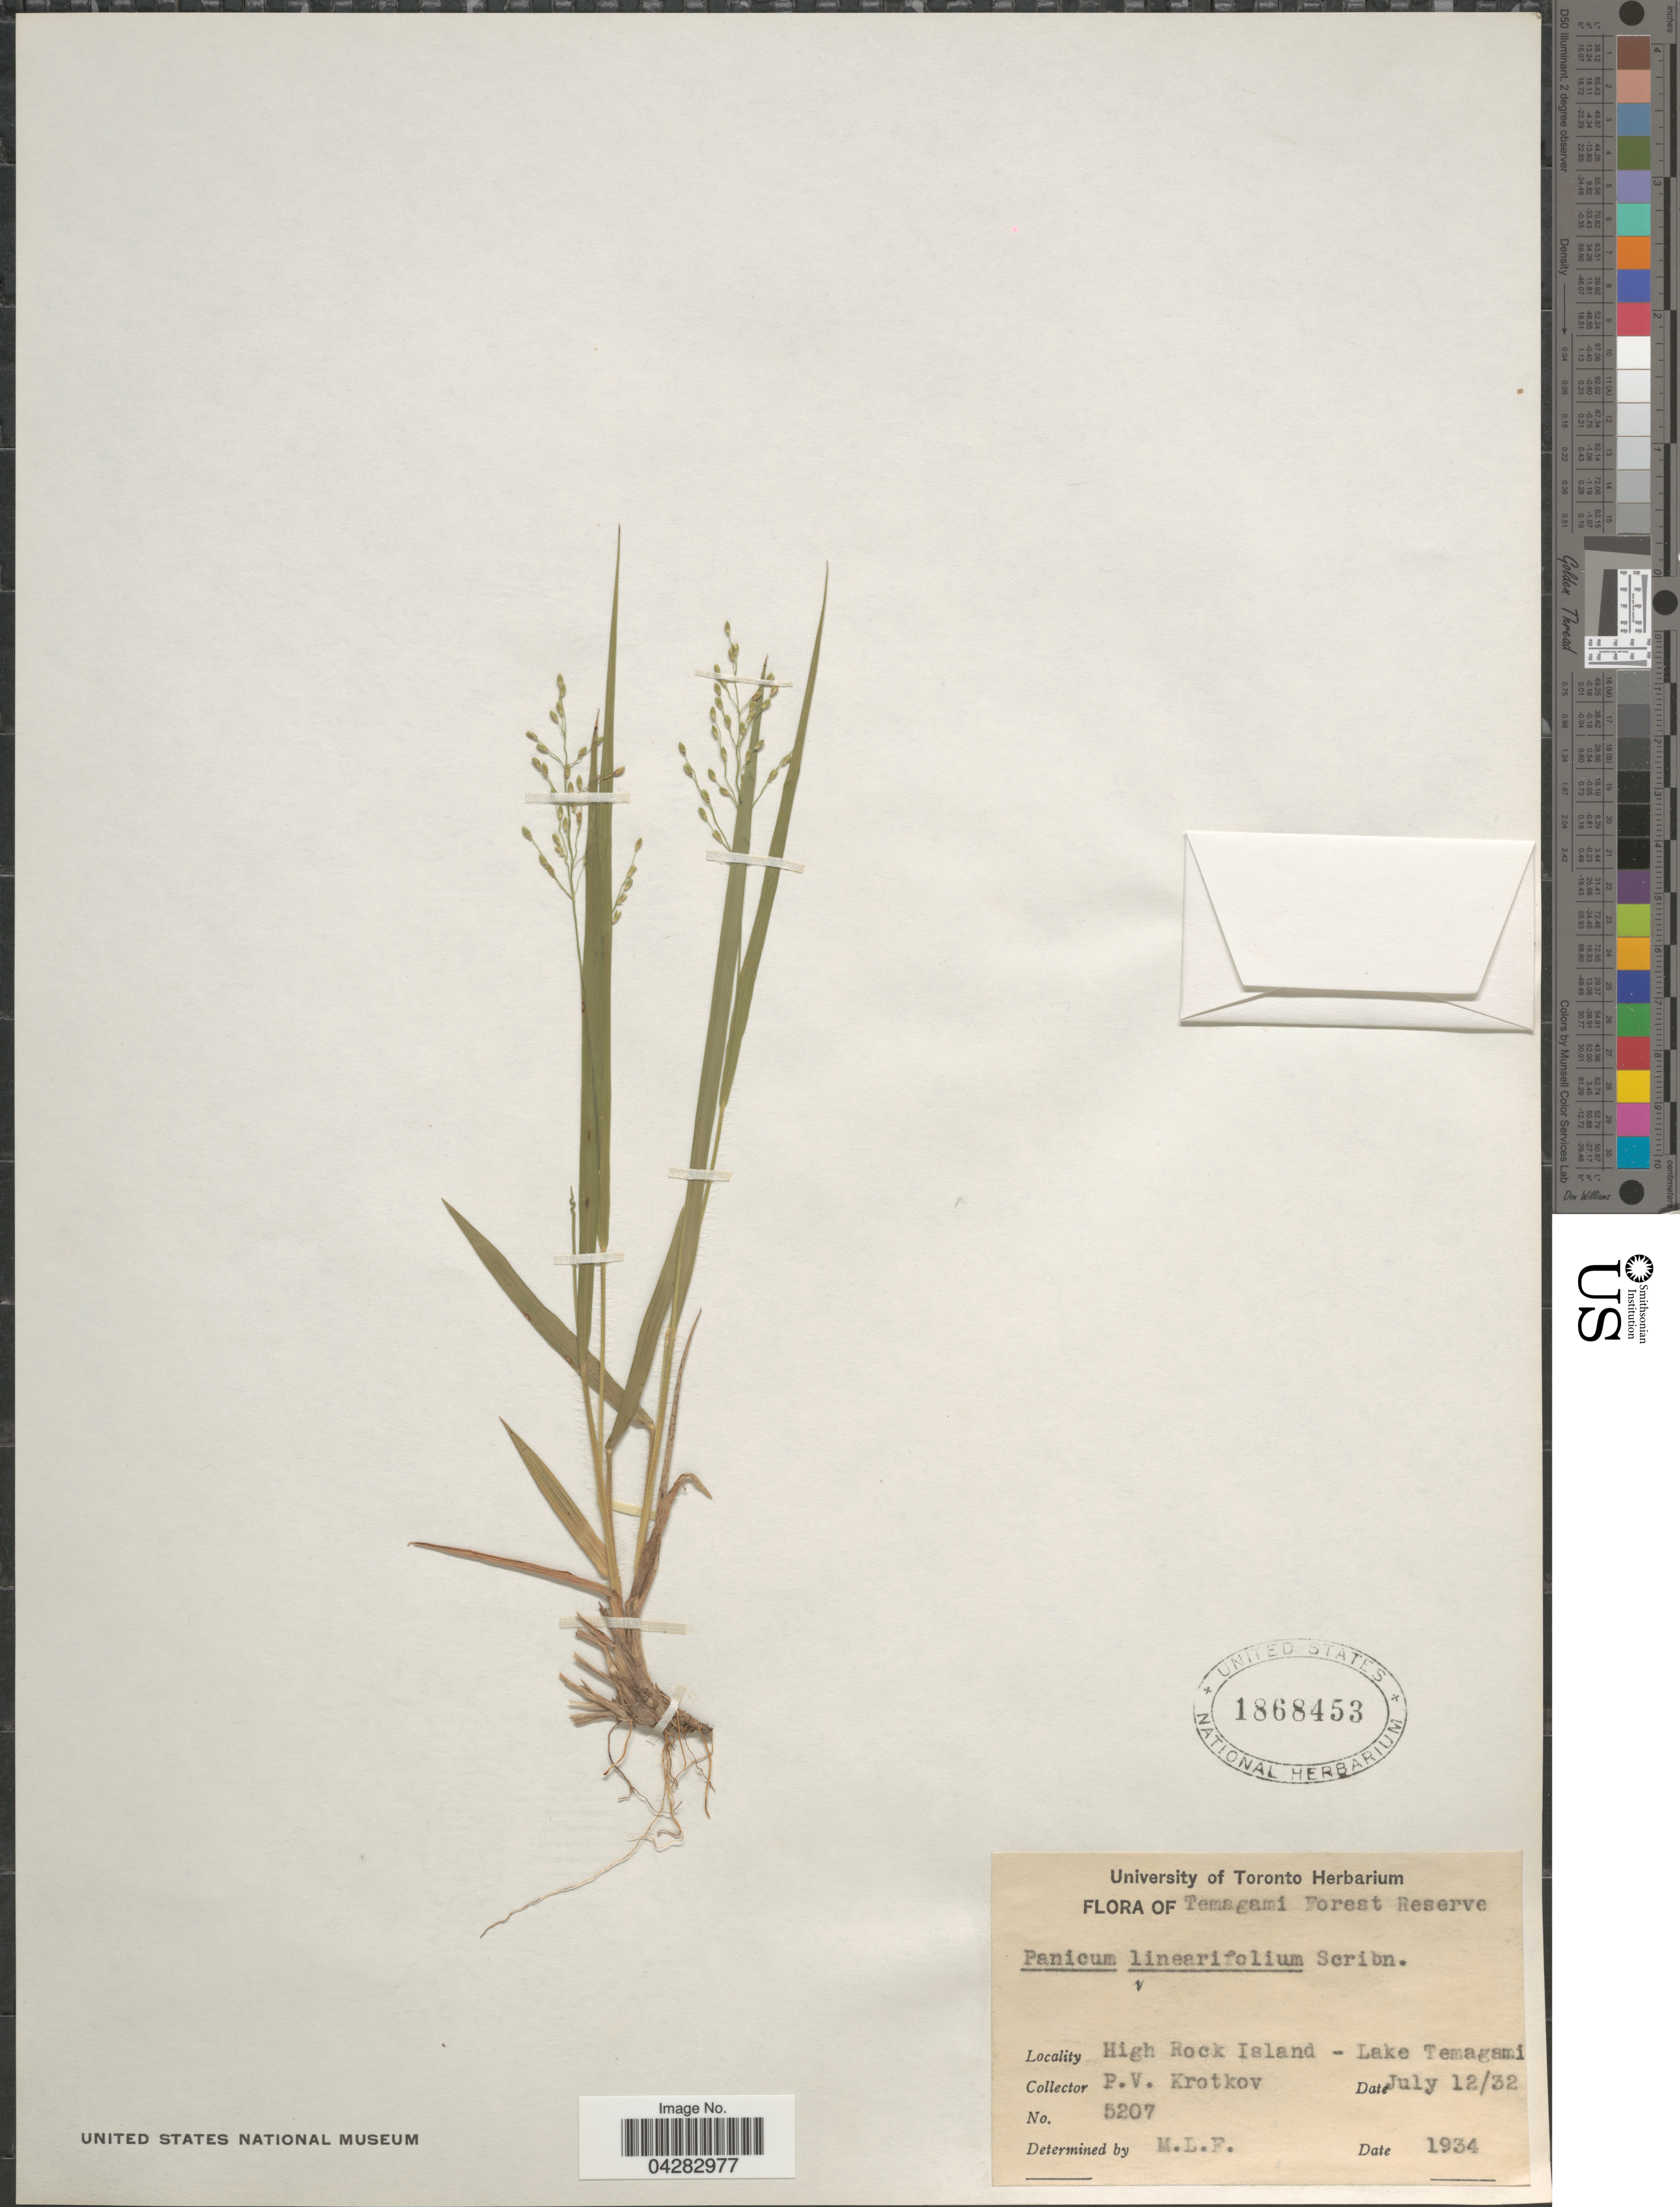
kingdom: Plantae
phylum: Tracheophyta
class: Liliopsida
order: Poales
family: Poaceae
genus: Dichanthelium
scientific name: Dichanthelium linearifolium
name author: (Scribn.) Gould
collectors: P. V. Krotkov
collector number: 5207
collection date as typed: Transcribed d/m/y: 12/7/32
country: Canada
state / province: Ontario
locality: Temagami Forest Reserve. High Rock Island - Lake Temagami.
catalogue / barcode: US 1868453